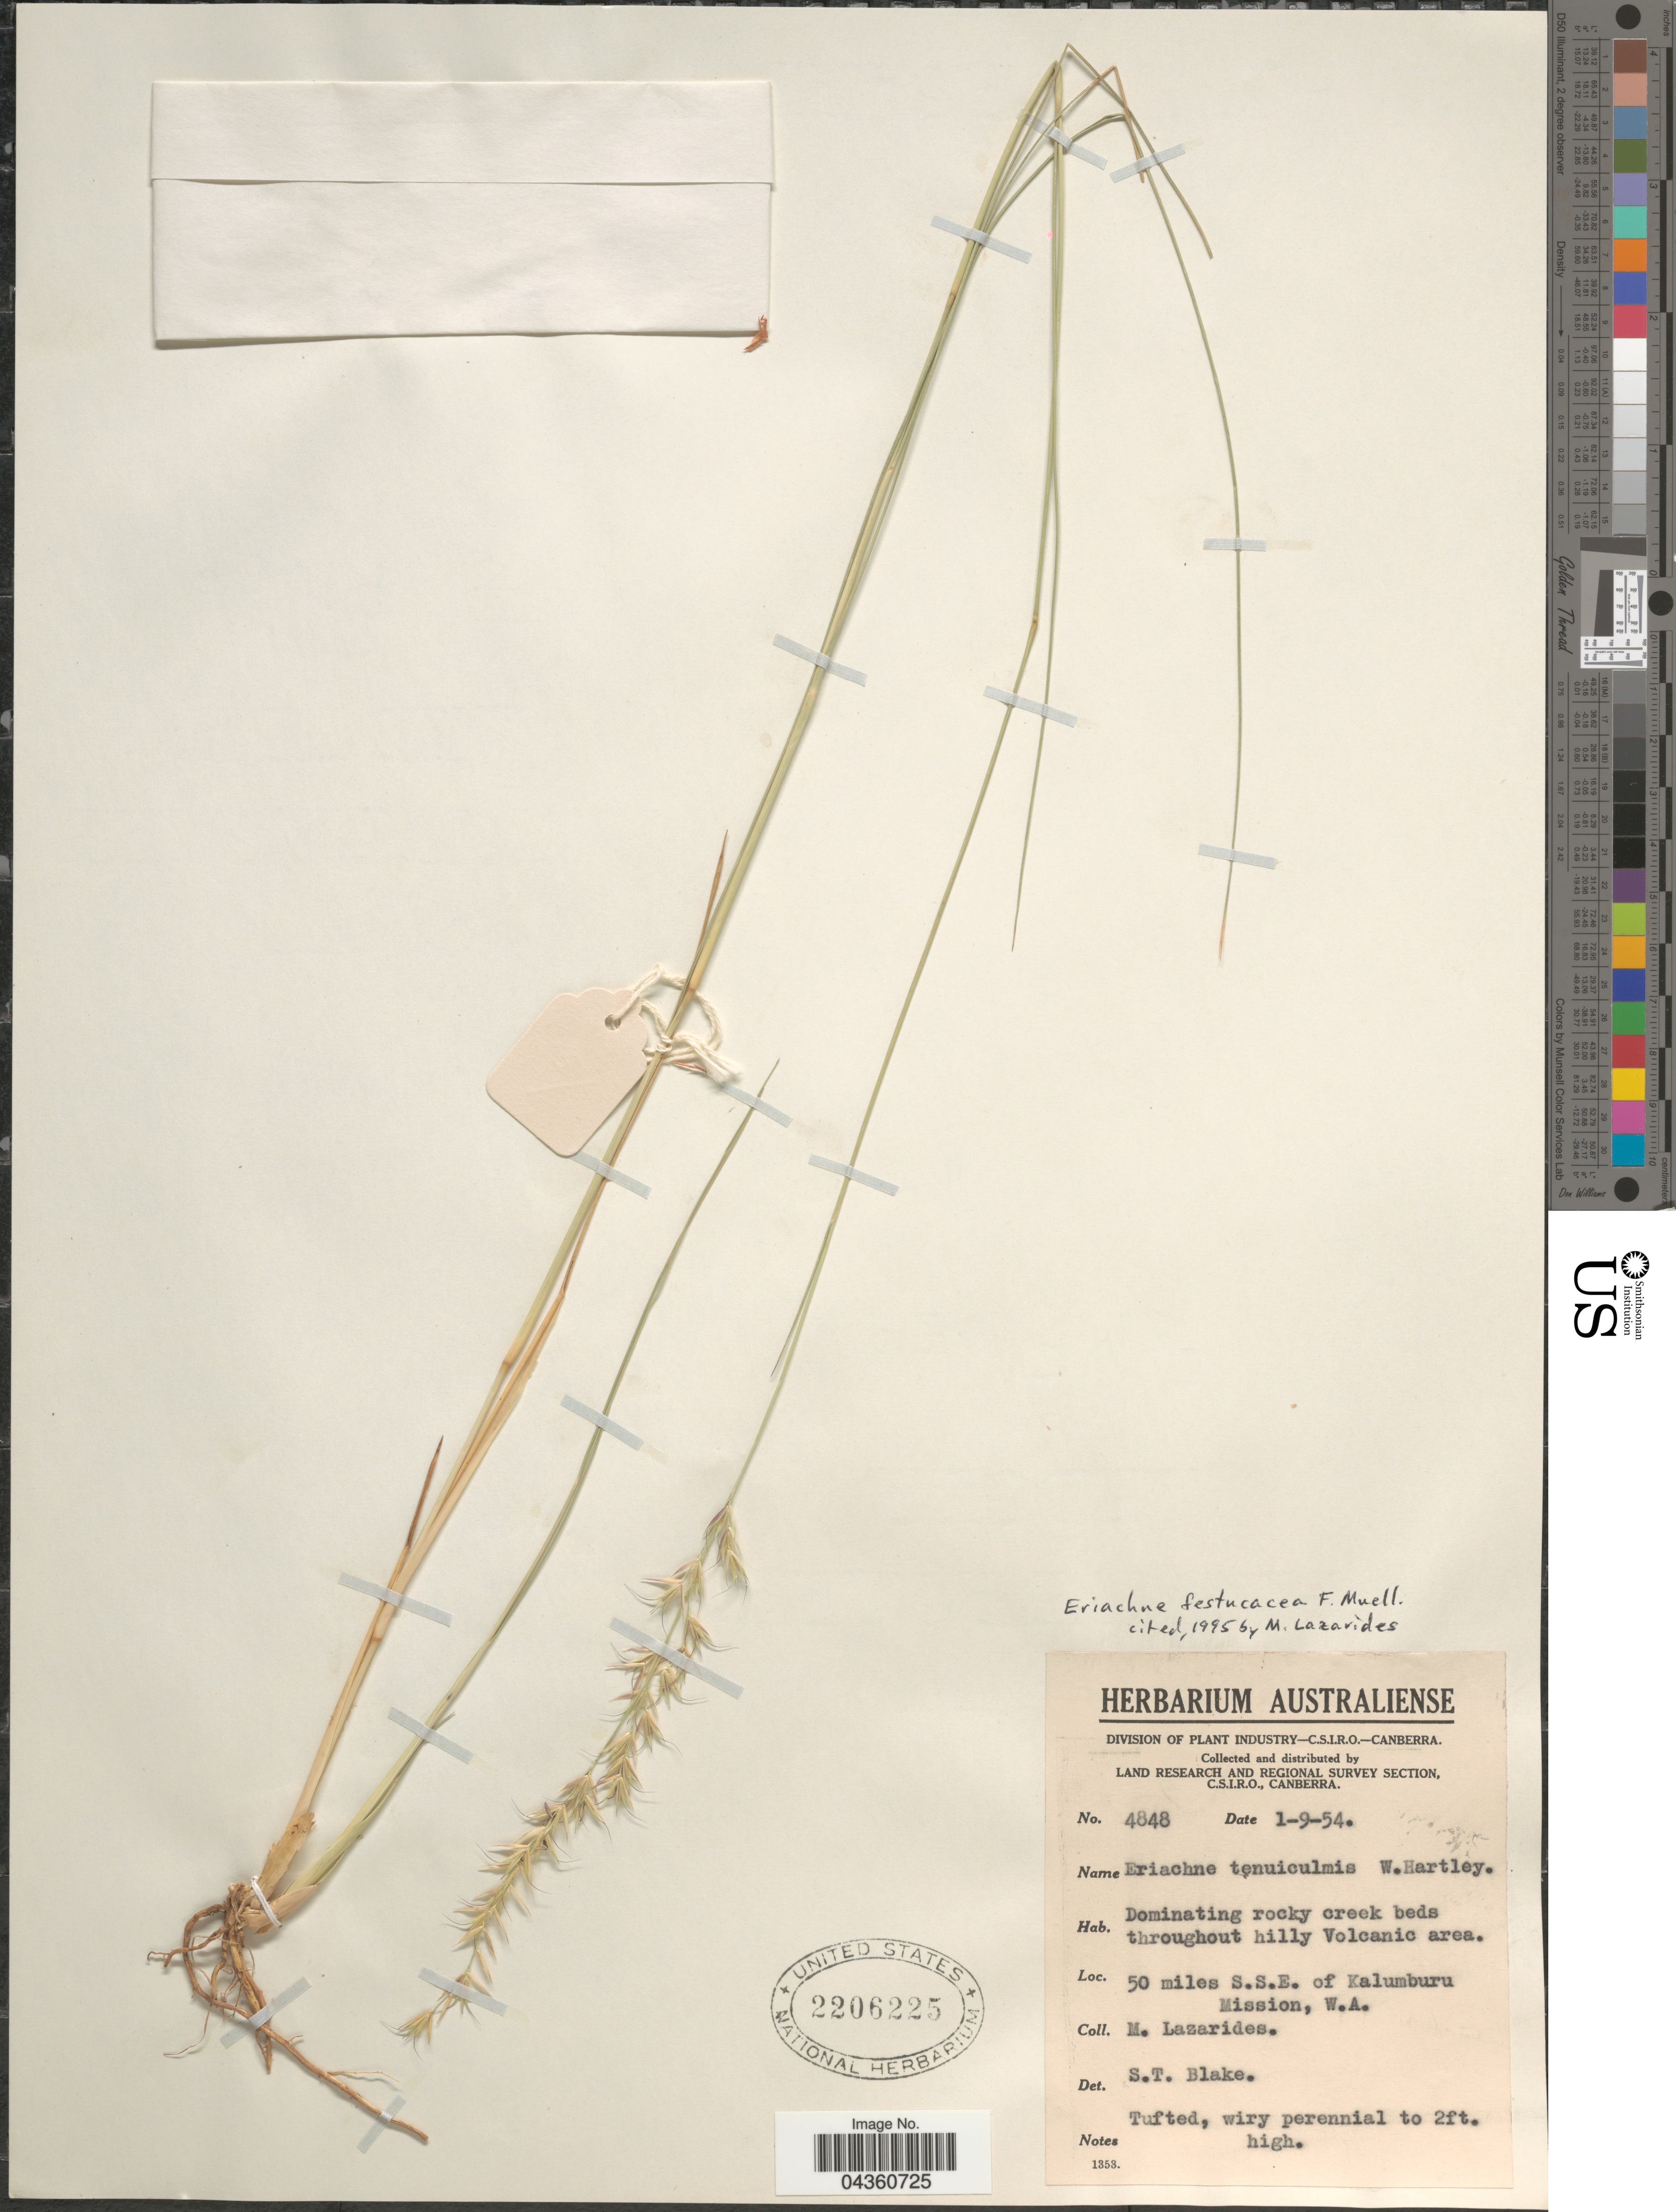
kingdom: Plantae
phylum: Tracheophyta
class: Liliopsida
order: Poales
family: Poaceae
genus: Eriachne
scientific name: Eriachne festucacea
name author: F. Muell.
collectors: M. Lazarides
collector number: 4848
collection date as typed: Transcribed d/m/y: 1/9/54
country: Australia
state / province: Western Australia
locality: Land Research and Regional Survey Section. 50 miles S.S.E. of Kalumburu Mission.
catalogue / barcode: US 2206225